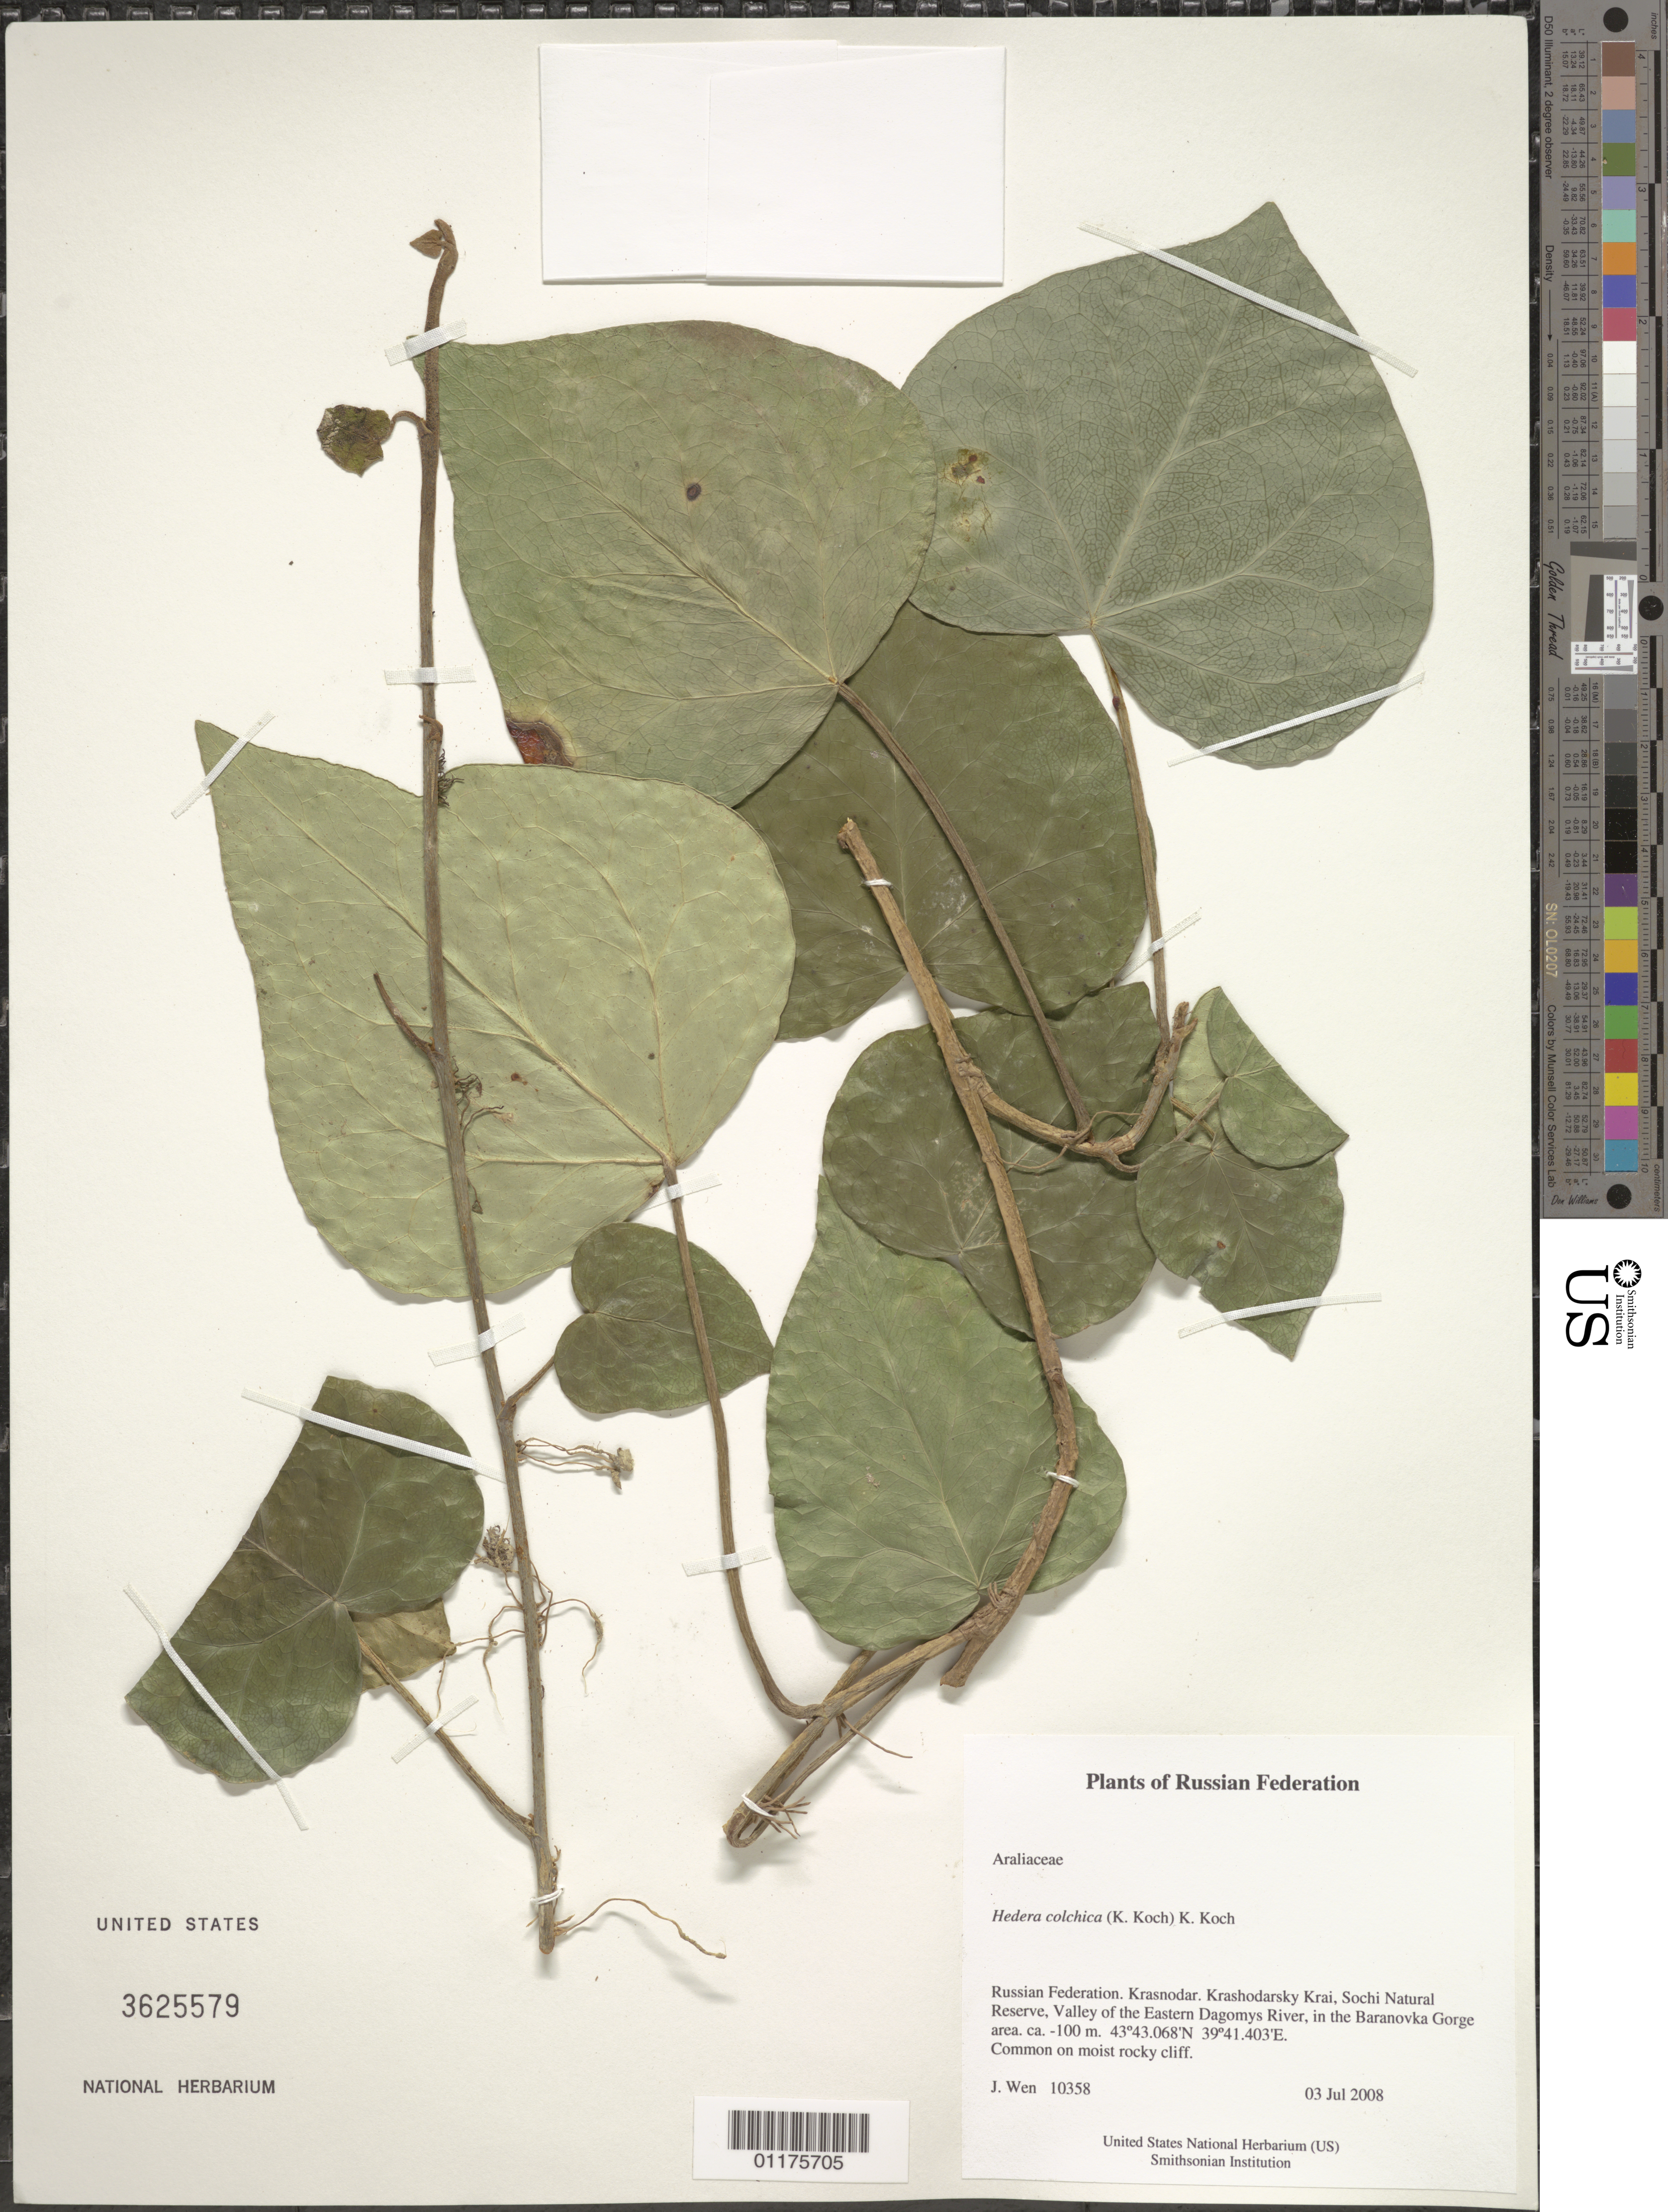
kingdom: Plantae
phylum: Tracheophyta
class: Magnoliopsida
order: Apiales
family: Araliaceae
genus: Hedera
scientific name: Hedera colchica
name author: (K. Koch) K. Koch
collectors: J. Wen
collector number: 10358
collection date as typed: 03 Jul 2008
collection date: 2008-07-03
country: Russian Federation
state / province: Krasnodar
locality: Krashodarsky Krai, Sochi Natural Reserve, Valley of the Eastern Dagomys River, in the Baranovka Gorge area.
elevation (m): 100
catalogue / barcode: US 3625579